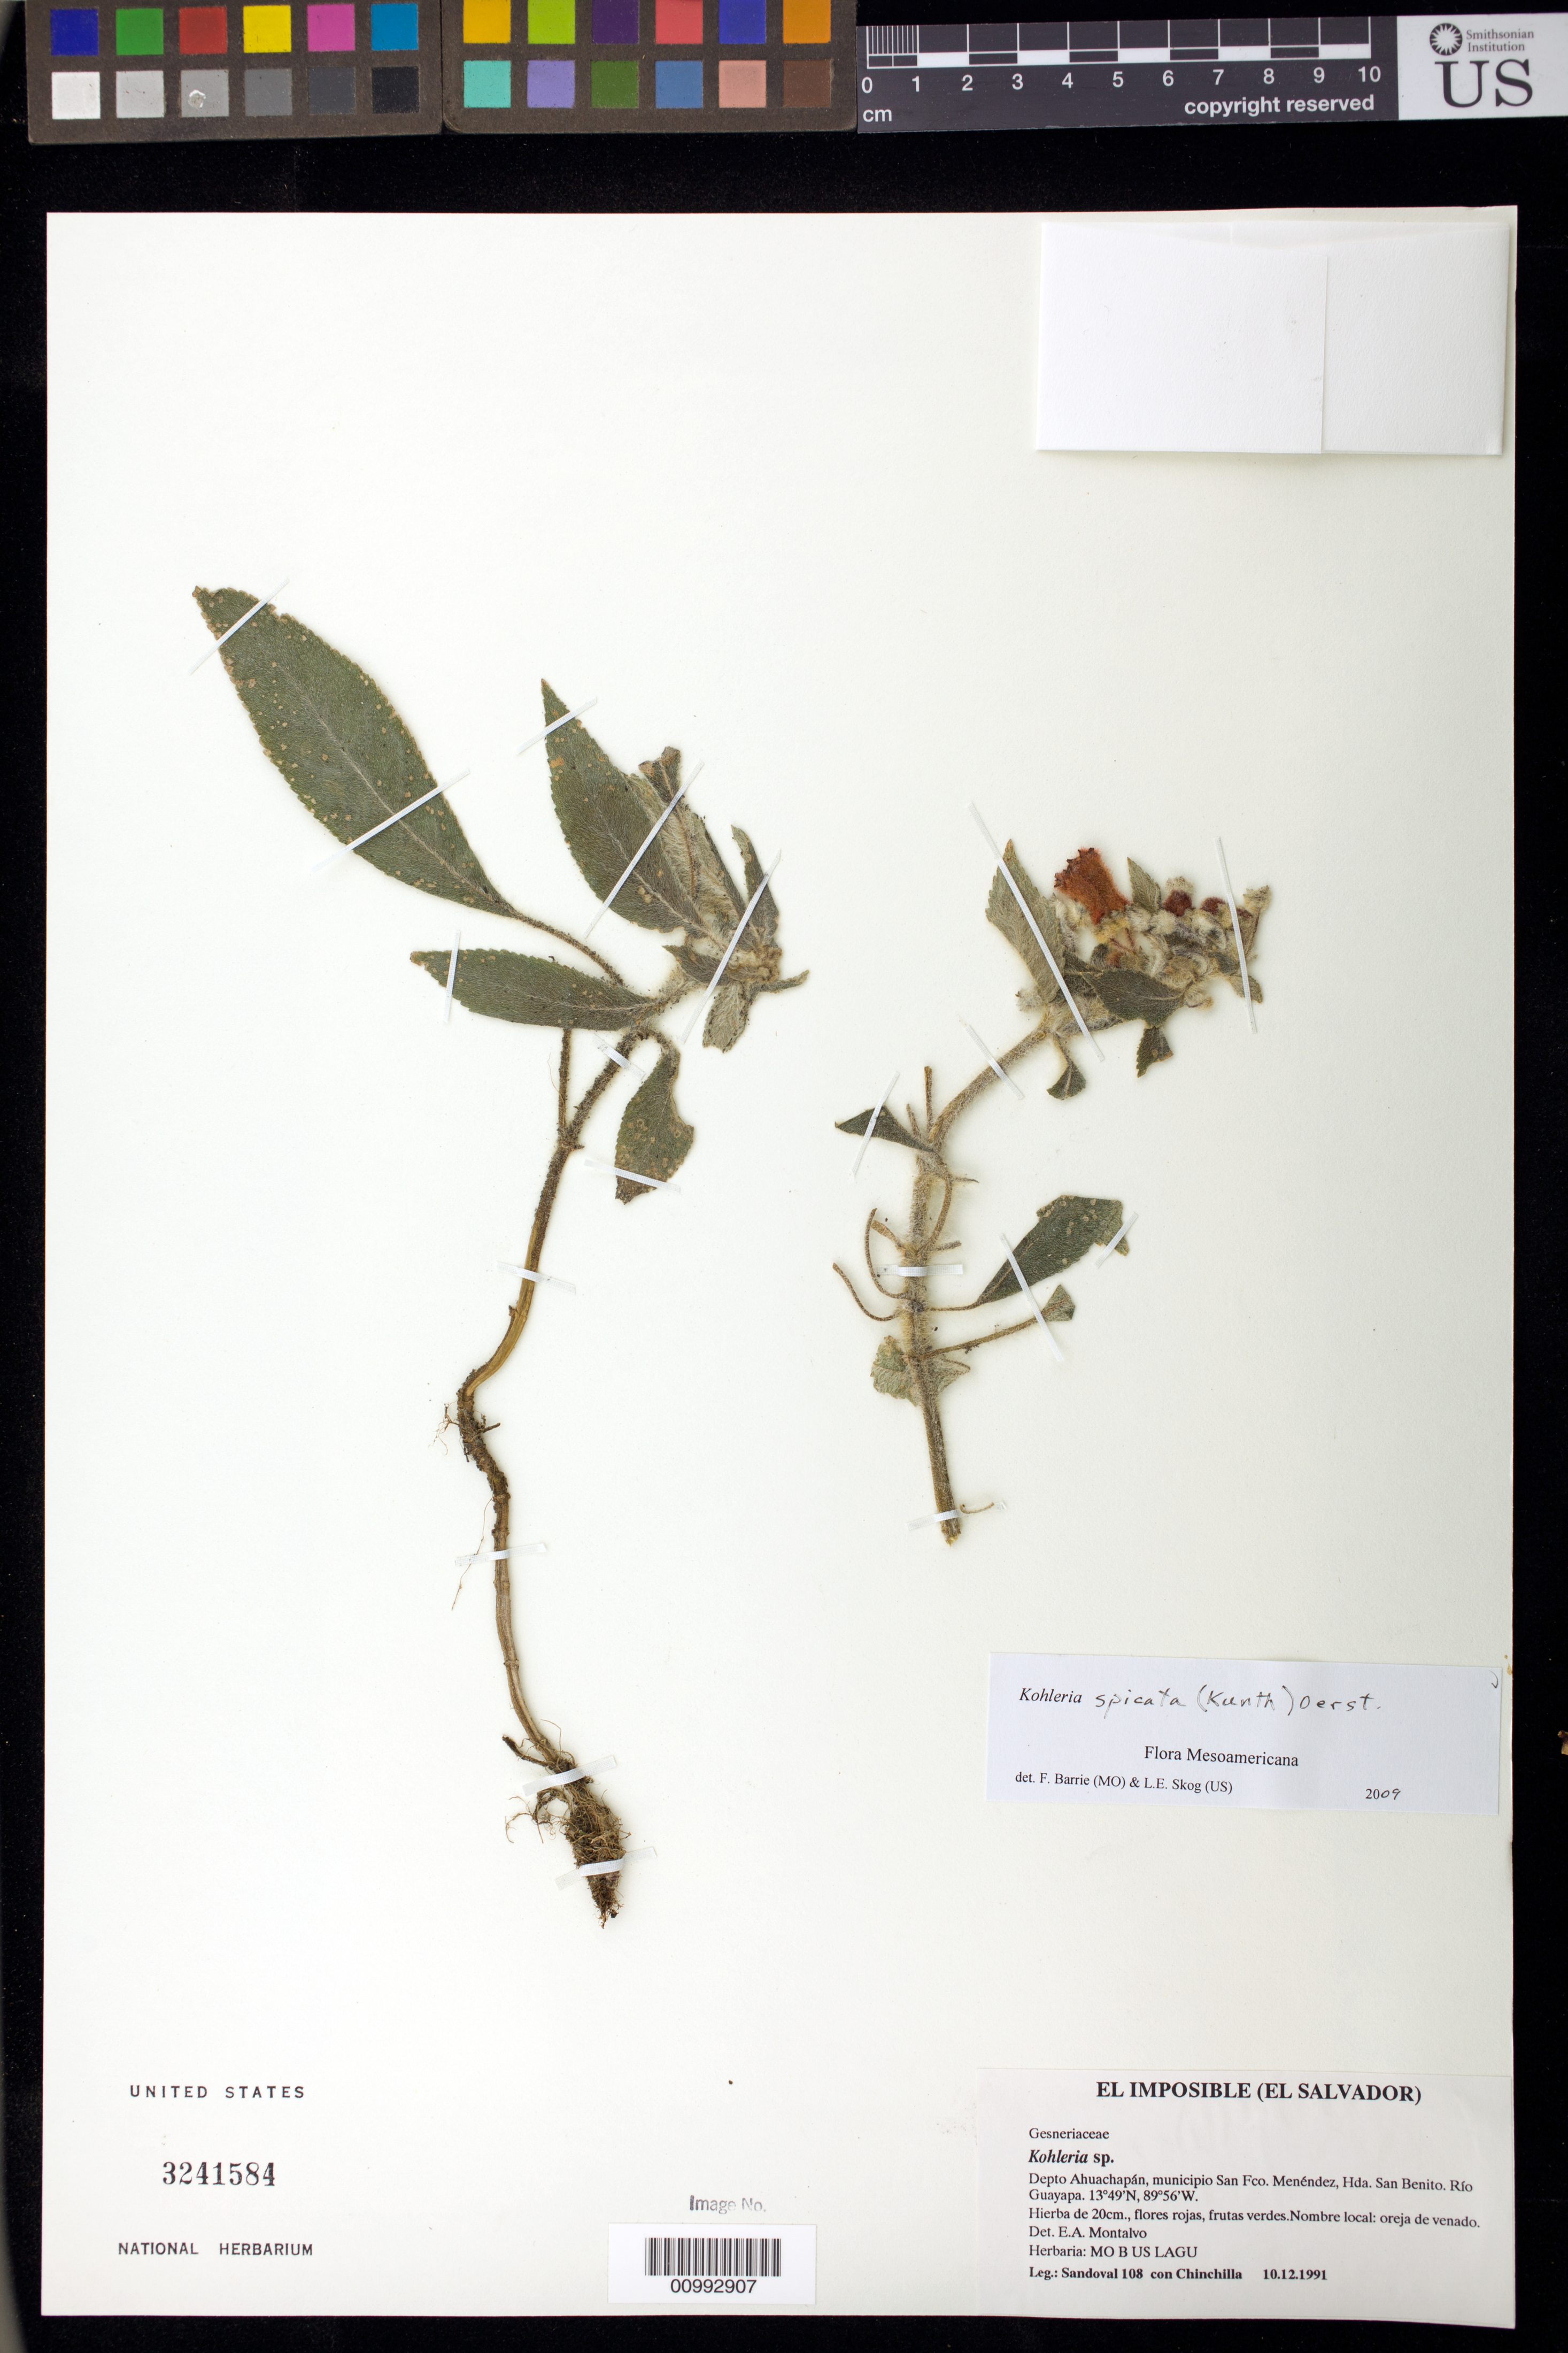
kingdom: Plantae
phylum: Tracheophyta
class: Magnoliopsida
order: Lamiales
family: Gesneriaceae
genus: Kohleria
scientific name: Kohleria spicata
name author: (Kunth) Oerst.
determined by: Barrie, F. R.; Skog, Laurence E.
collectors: E. Sandoval & -. Chinchilla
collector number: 108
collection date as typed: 10 Dec 1991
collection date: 1991-12-10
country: El Salvador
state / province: Ahuachapán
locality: Depto. Ahuachapán, municipio San Fco. Menéndez, Had. San Benito, Río Guayapa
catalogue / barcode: US 3241584